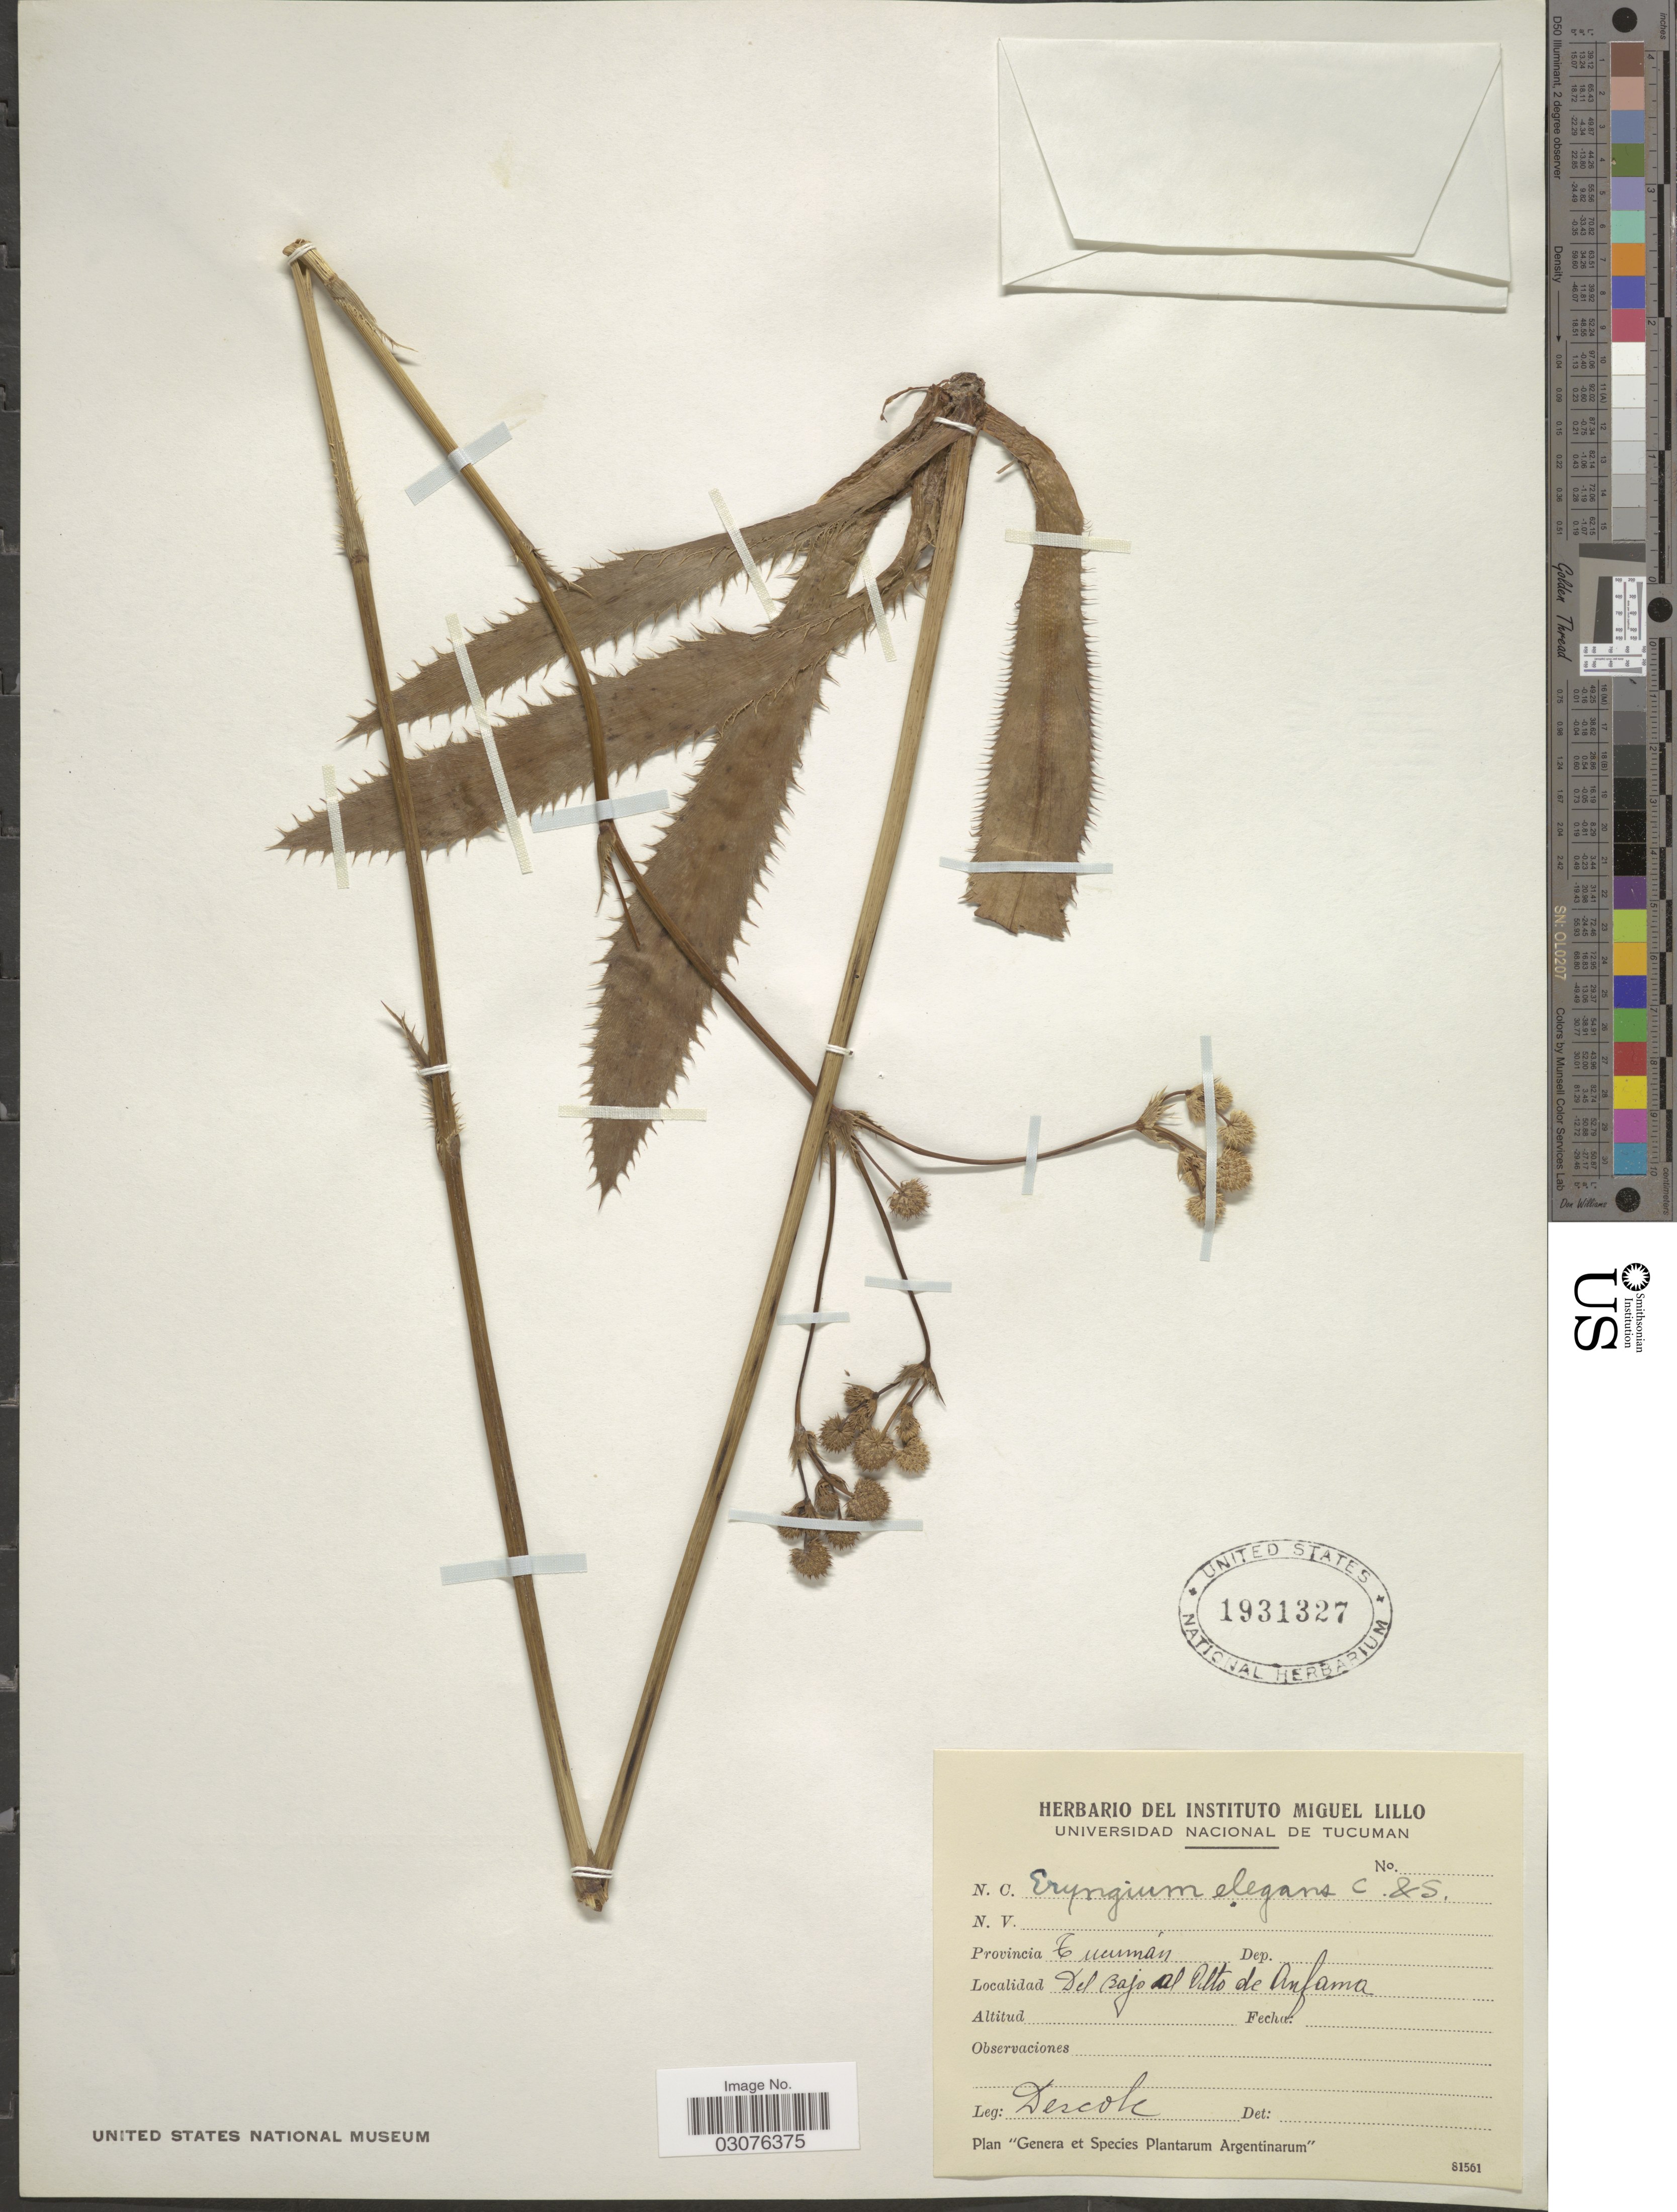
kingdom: Plantae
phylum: Tracheophyta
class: Magnoliopsida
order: Apiales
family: Apiaceae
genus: Eryngium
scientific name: Eryngium elegans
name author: Cham. ex Schltdl.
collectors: H. R. Descole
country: Argentina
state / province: Tucuman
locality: Del Bajo al Alto de Anfama.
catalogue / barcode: US 1931327